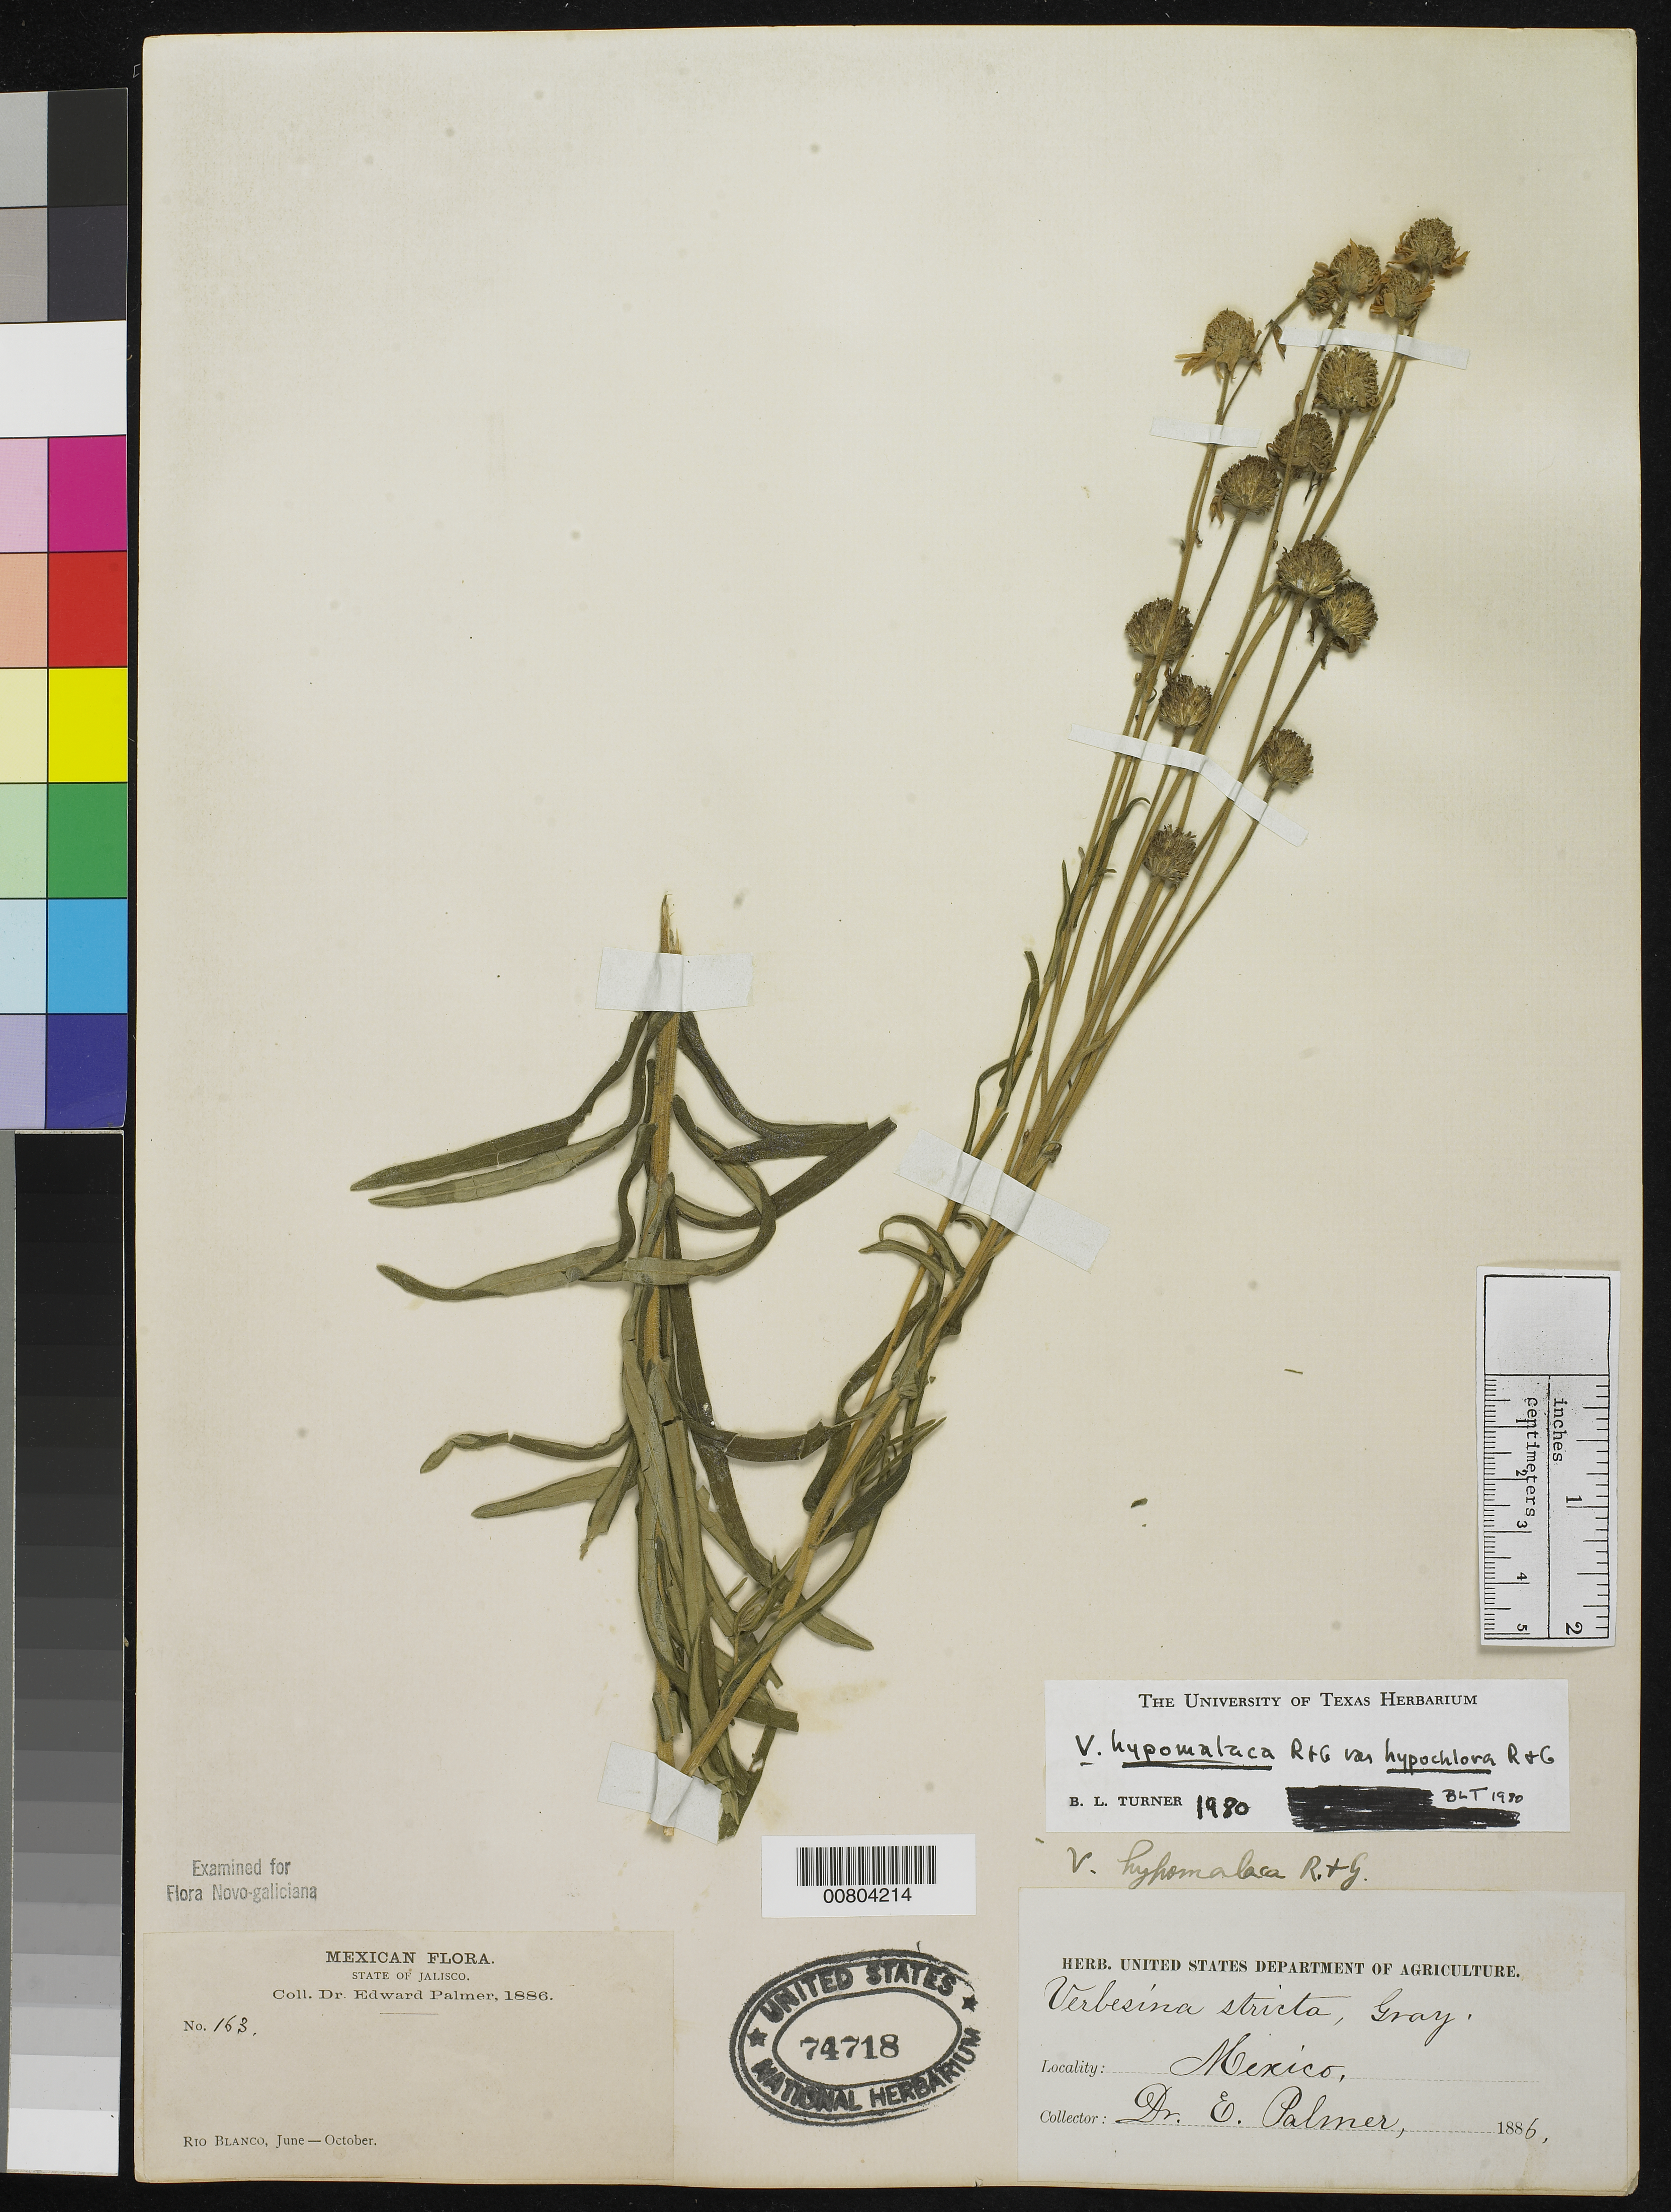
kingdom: Plantae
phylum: Tracheophyta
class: Magnoliopsida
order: Asterales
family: Asteraceae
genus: Verbesina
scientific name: Verbesina hypomalaca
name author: B.L. Rob. & Greenm.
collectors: E. Palmer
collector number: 163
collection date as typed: Jun 1886 to -- Oct 1886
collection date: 1886-06/1886-10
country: Mexico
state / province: Jalisco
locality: Rio Blanco, Jalisco.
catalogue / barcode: US 774718